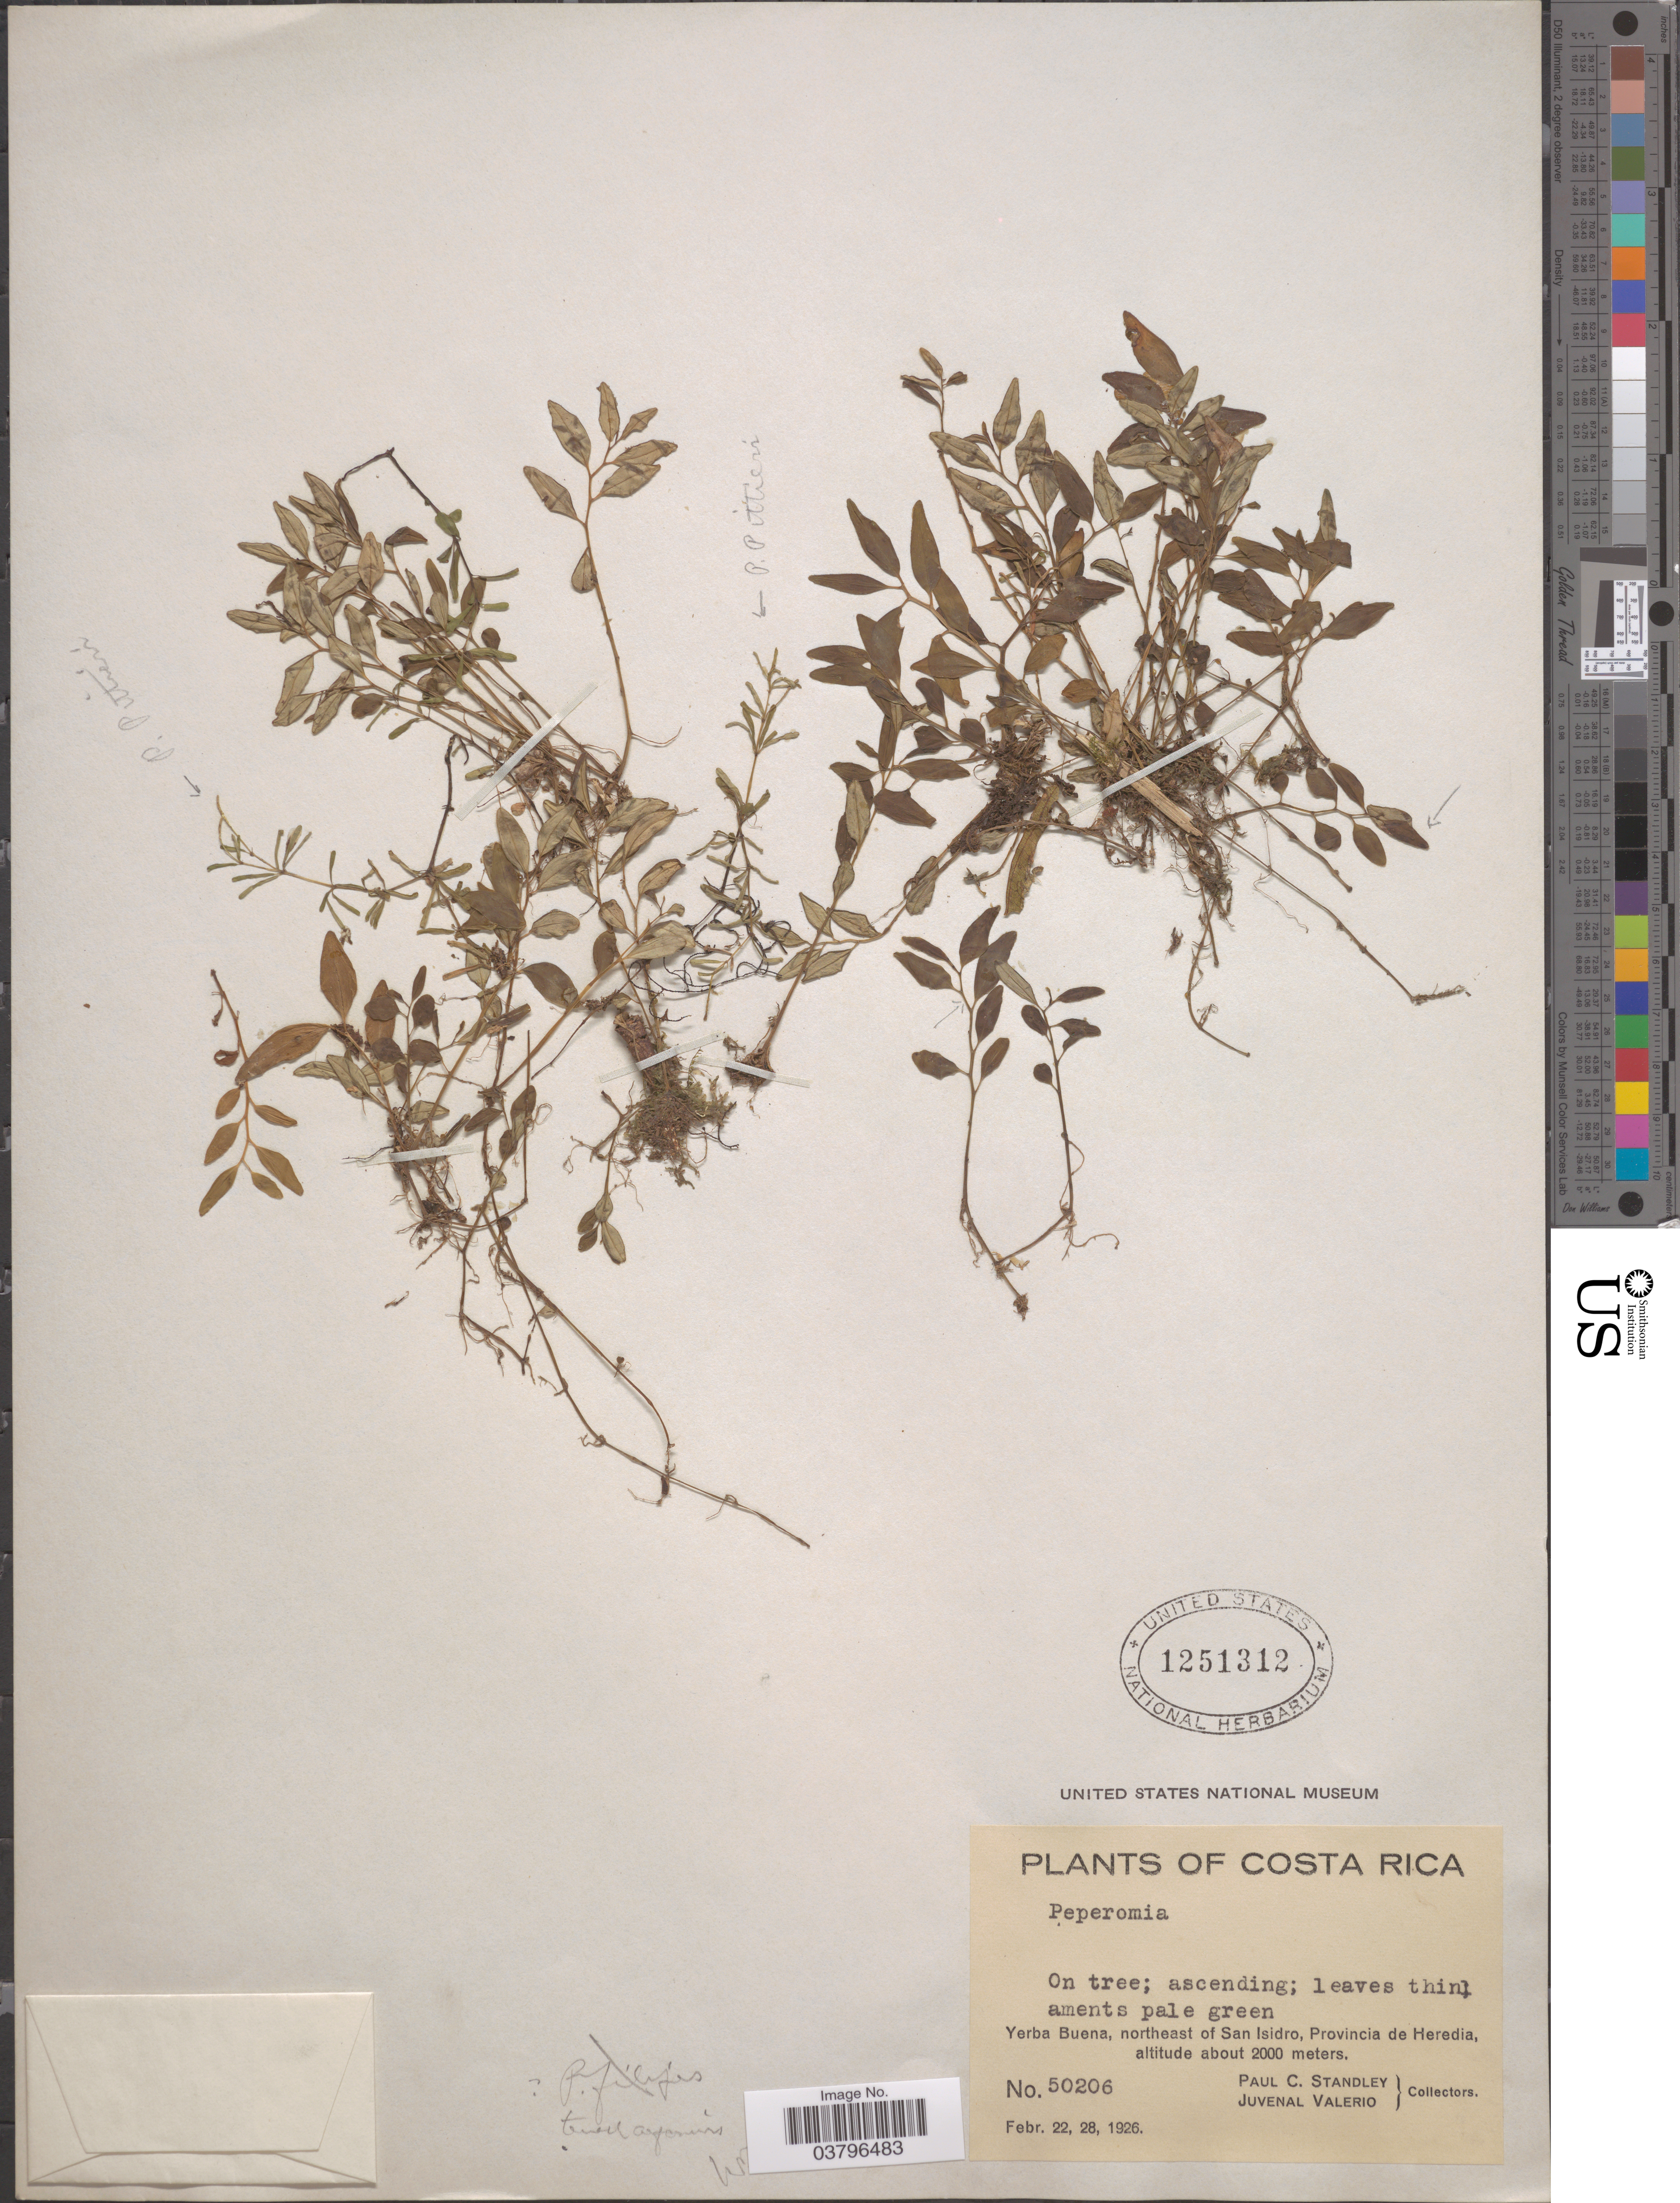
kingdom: Plantae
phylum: Tracheophyta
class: Magnoliopsida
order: Piperales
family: Piperaceae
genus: Peperomia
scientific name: Peperomia tenellaeformis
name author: Trel.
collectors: P. C. Standley & J. Valerio R.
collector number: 50206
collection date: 1926-02-22/1926-02-28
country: Costa Rica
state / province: Heredia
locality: Yerba Buena, northeast of San Isidro.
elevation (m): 2000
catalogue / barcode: US 1251312